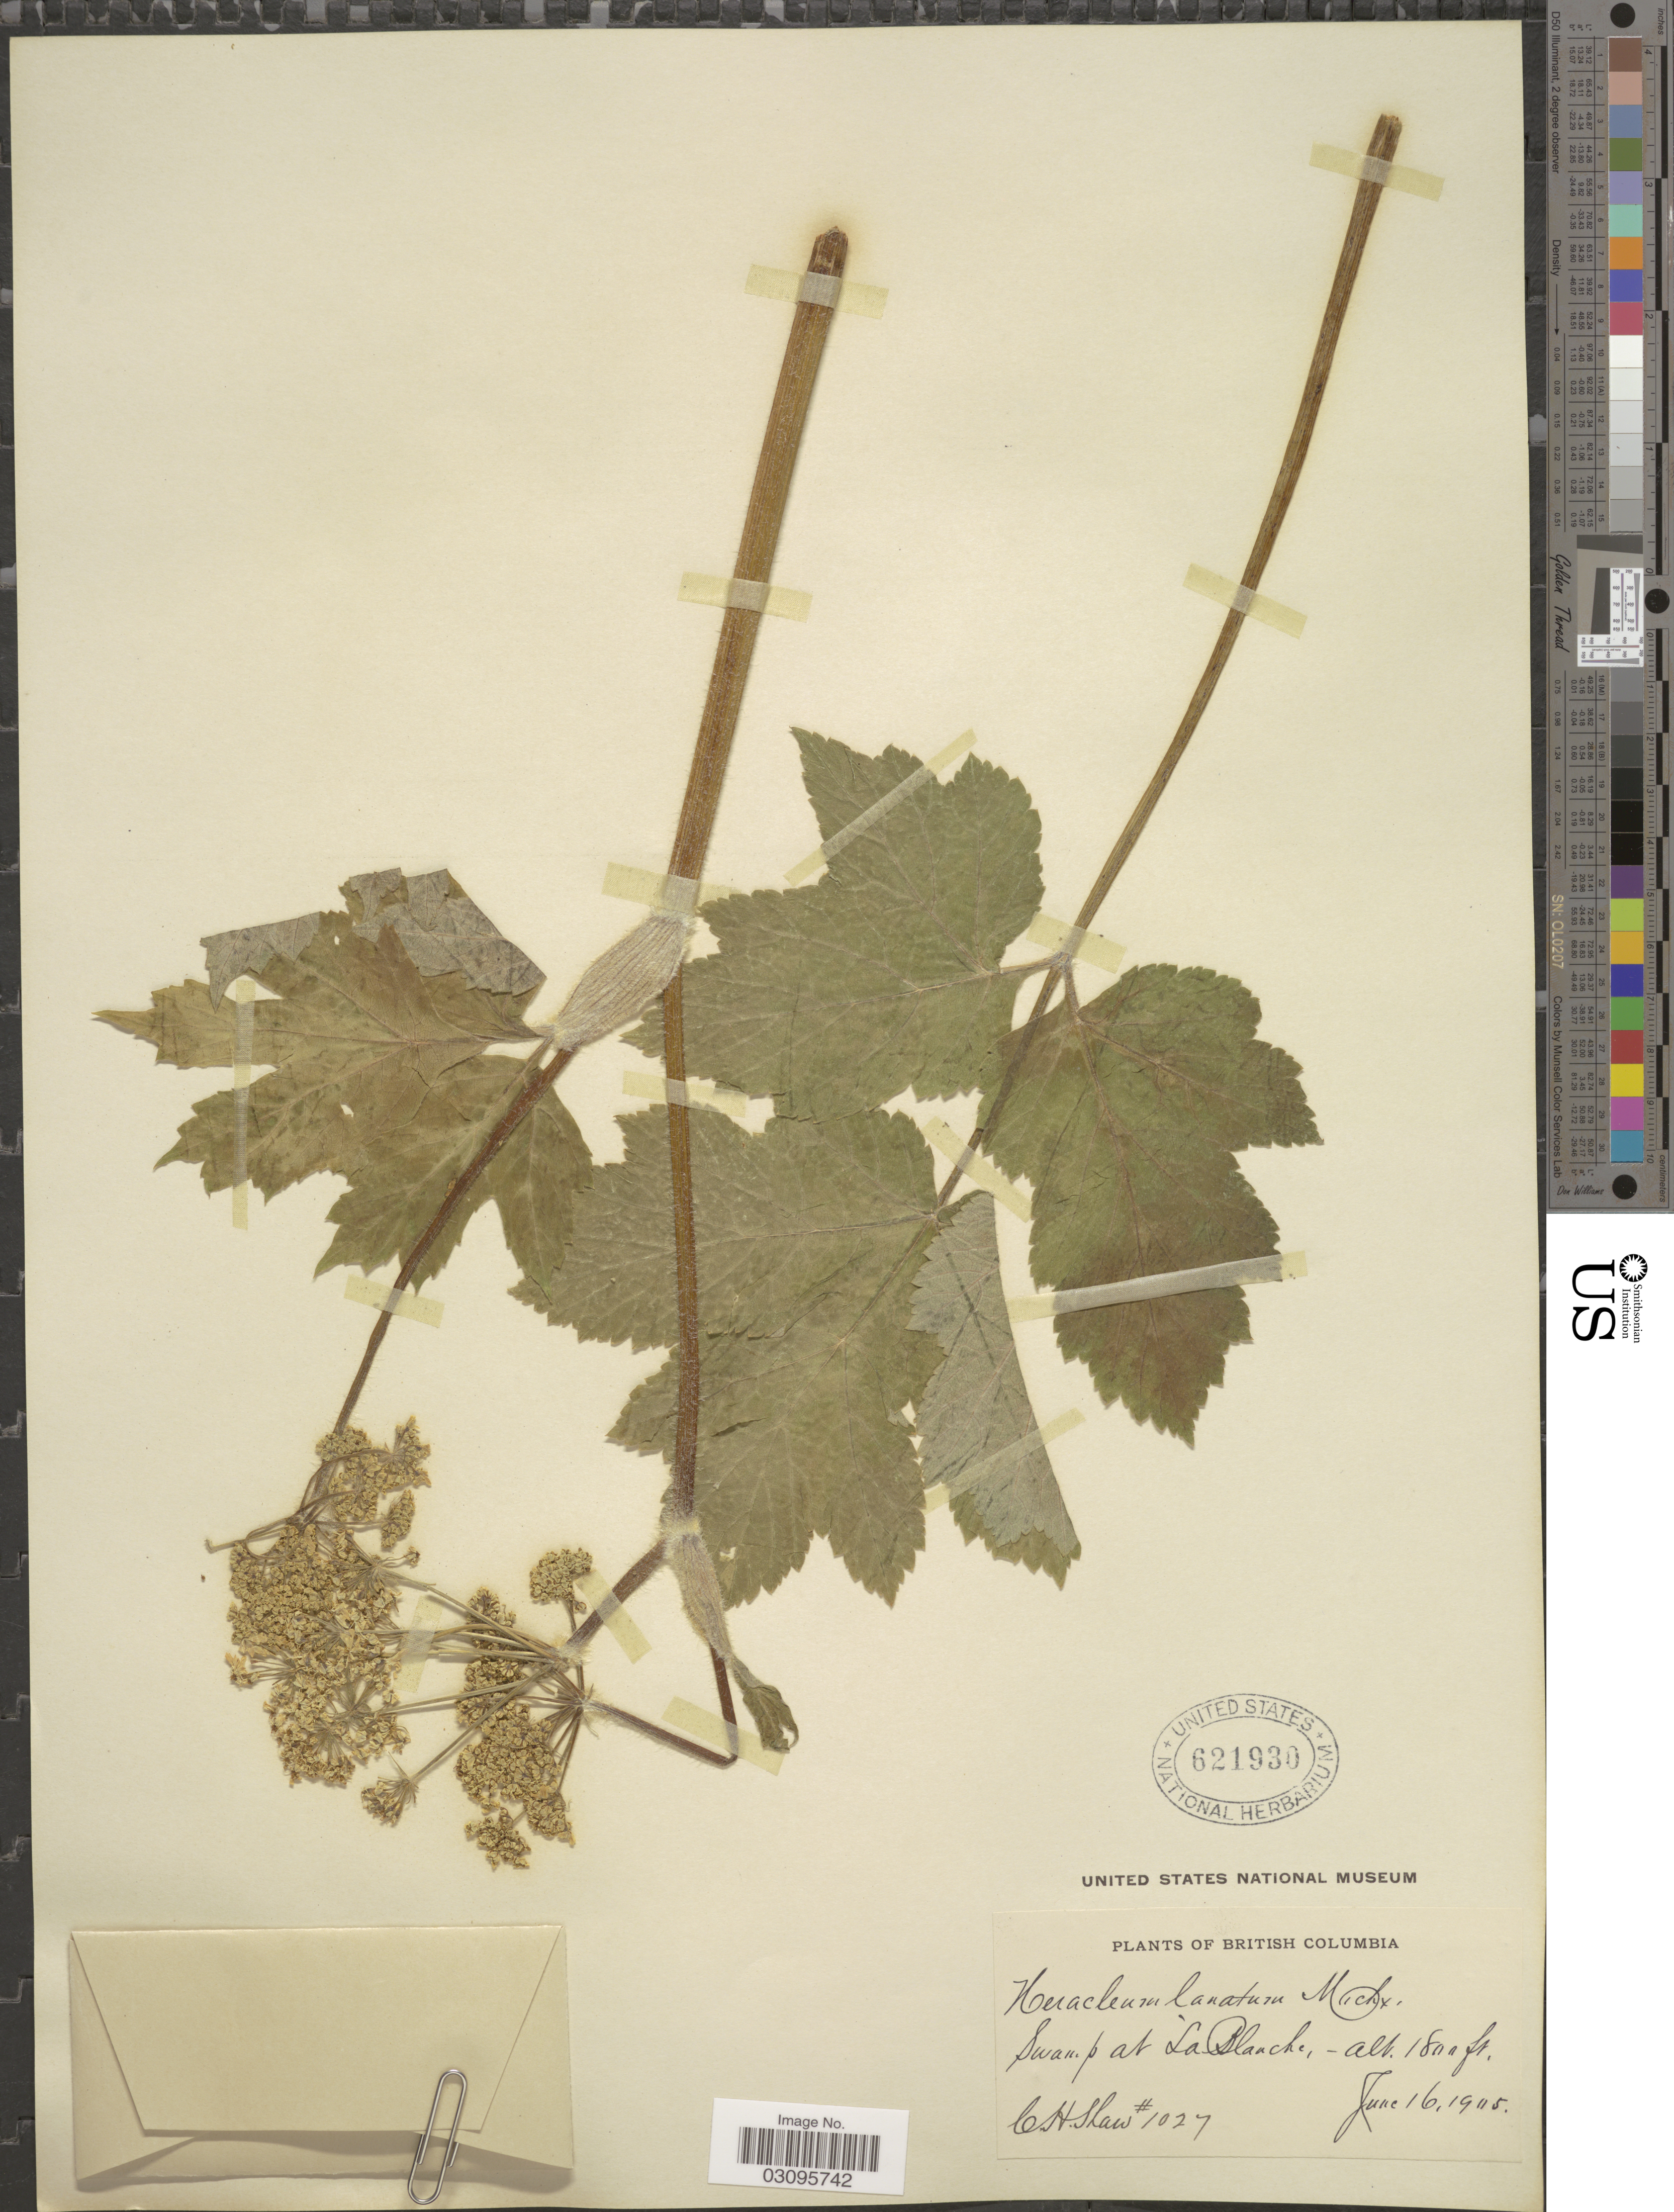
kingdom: Plantae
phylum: Tracheophyta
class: Magnoliopsida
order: Apiales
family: Apiaceae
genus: Heracleum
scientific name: Heracleum lanatum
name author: Michx.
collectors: C. H. Shaw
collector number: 1027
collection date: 1905-06-16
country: Canada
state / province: British Columbia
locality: Swamp at La Blanche.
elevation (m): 549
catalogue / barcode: US 621930